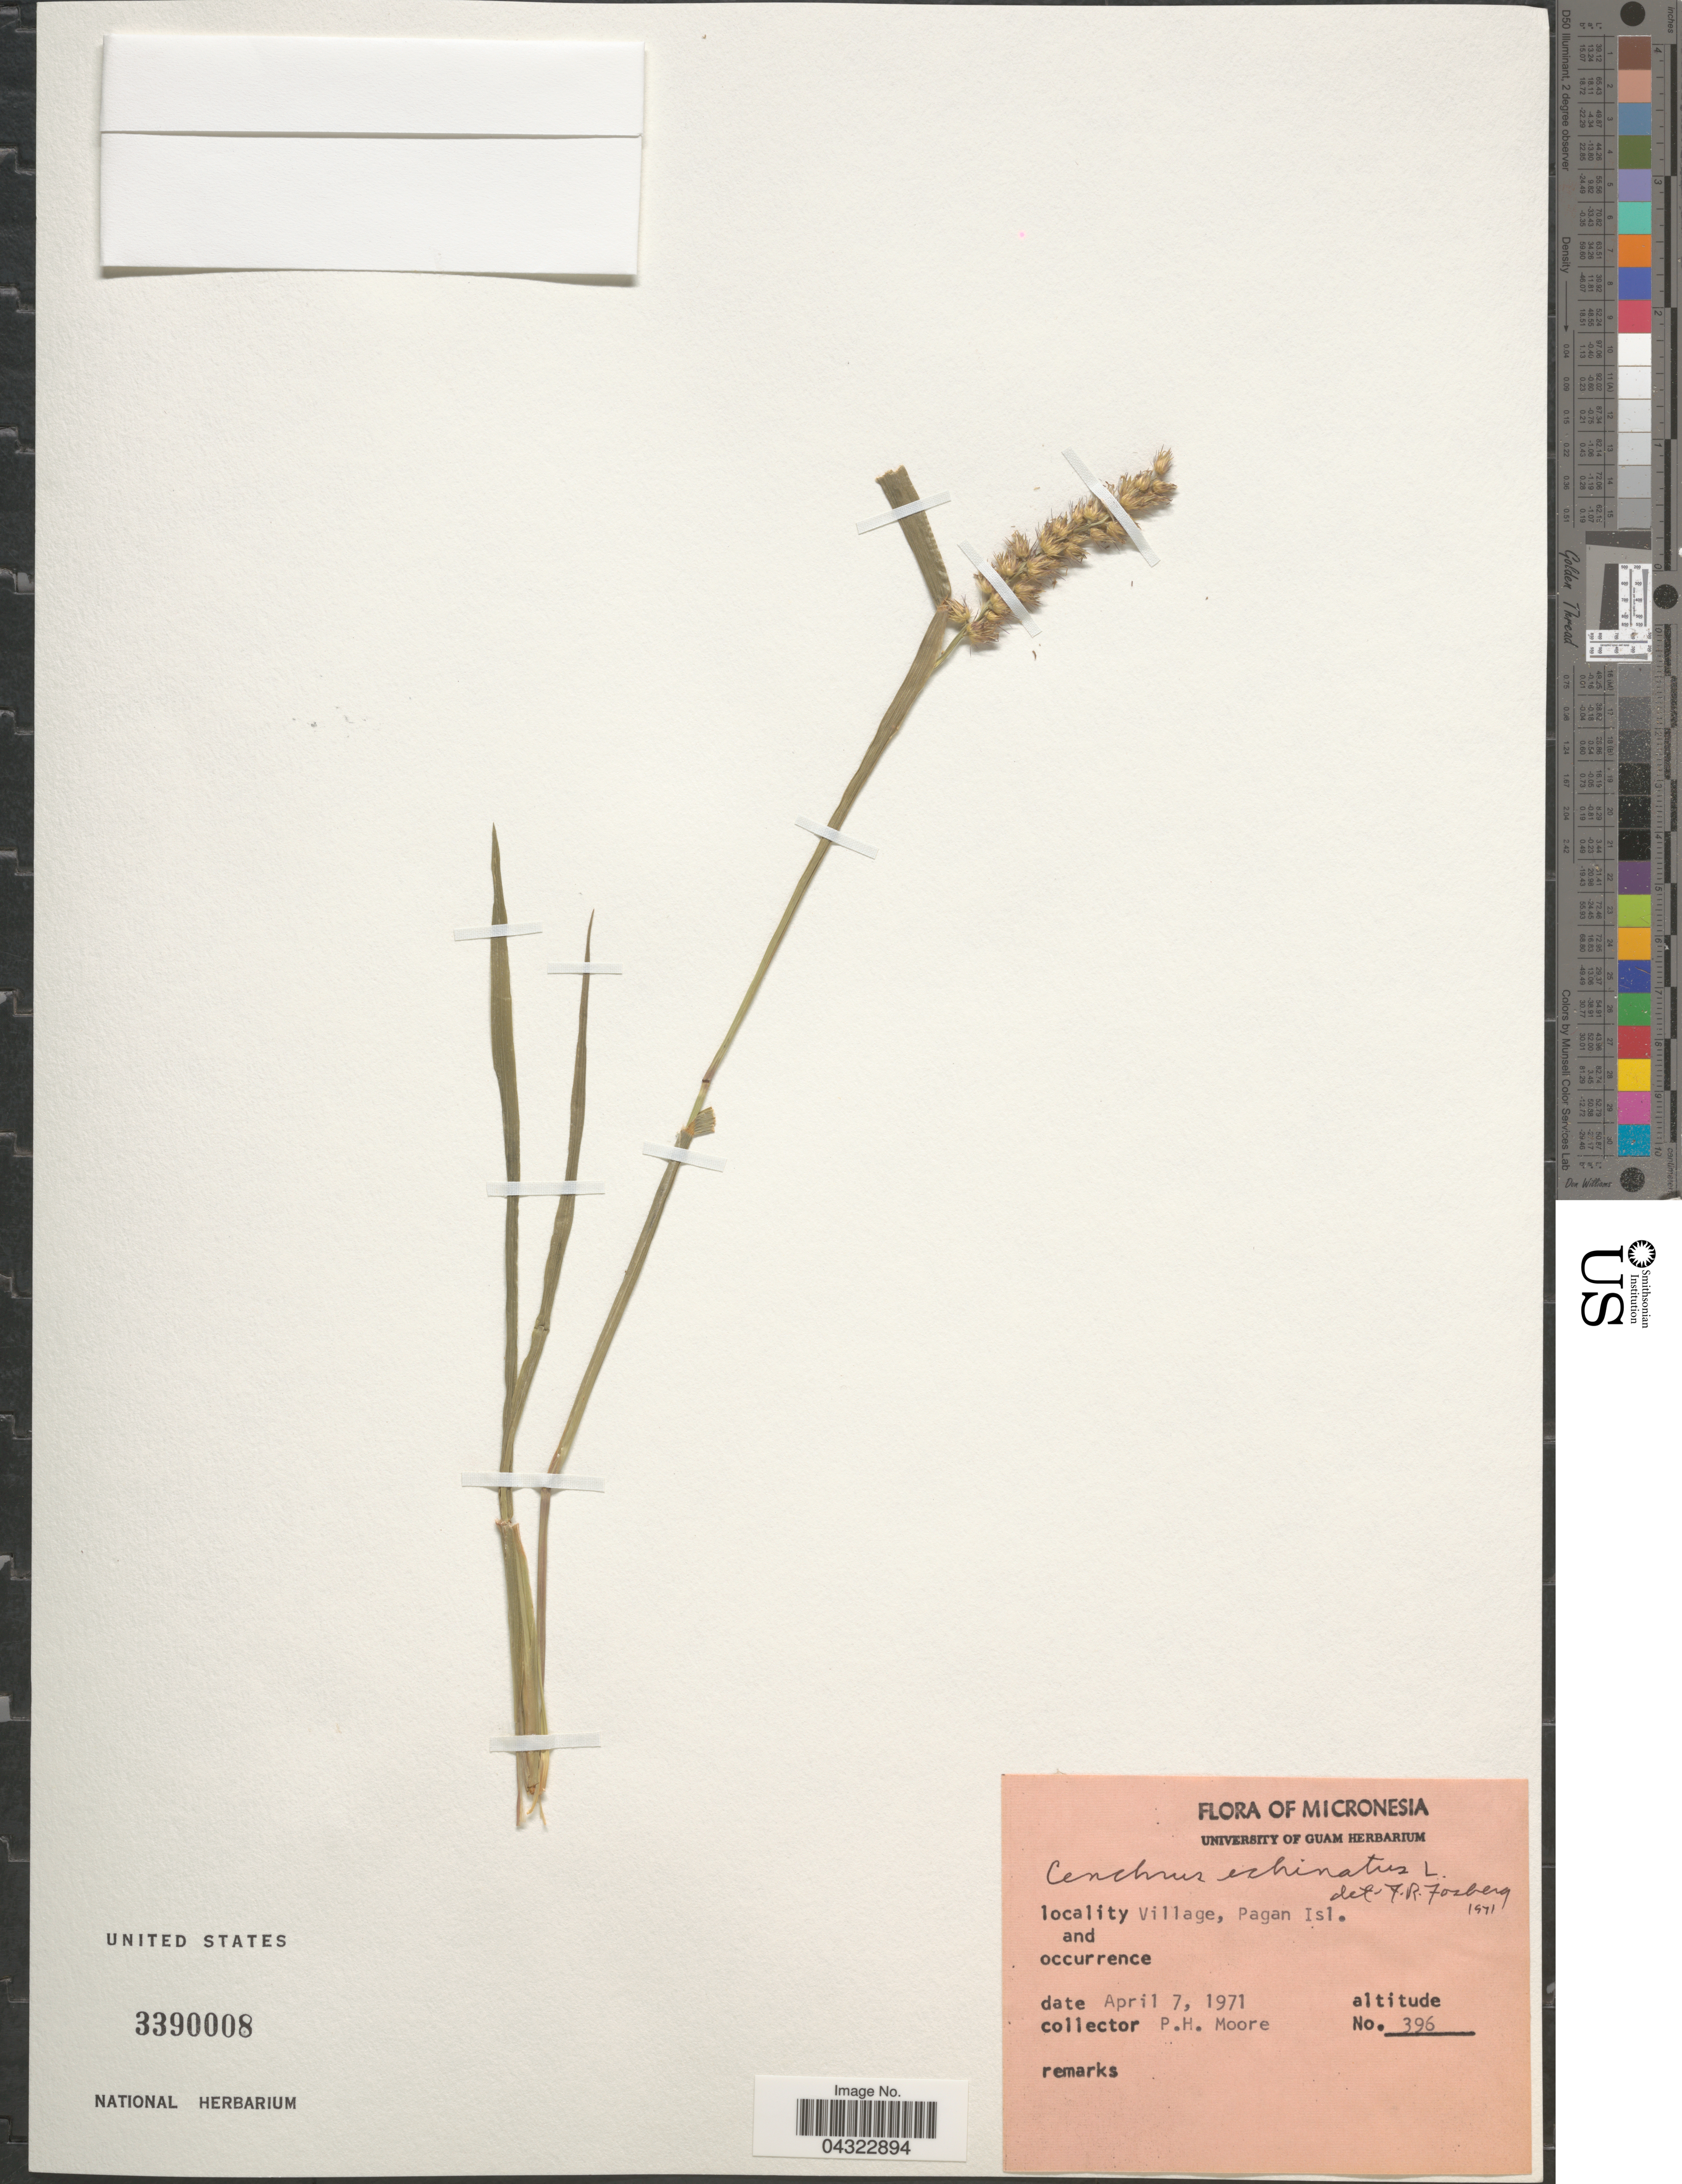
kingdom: Plantae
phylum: Tracheophyta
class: Liliopsida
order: Poales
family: Poaceae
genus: Cenchrus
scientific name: Cenchrus echinatus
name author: L.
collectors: P. H. Moore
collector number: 396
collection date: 1971-04-07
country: Micronesia, Federated States of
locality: Village, Pagan Isl.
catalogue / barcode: US 3390008